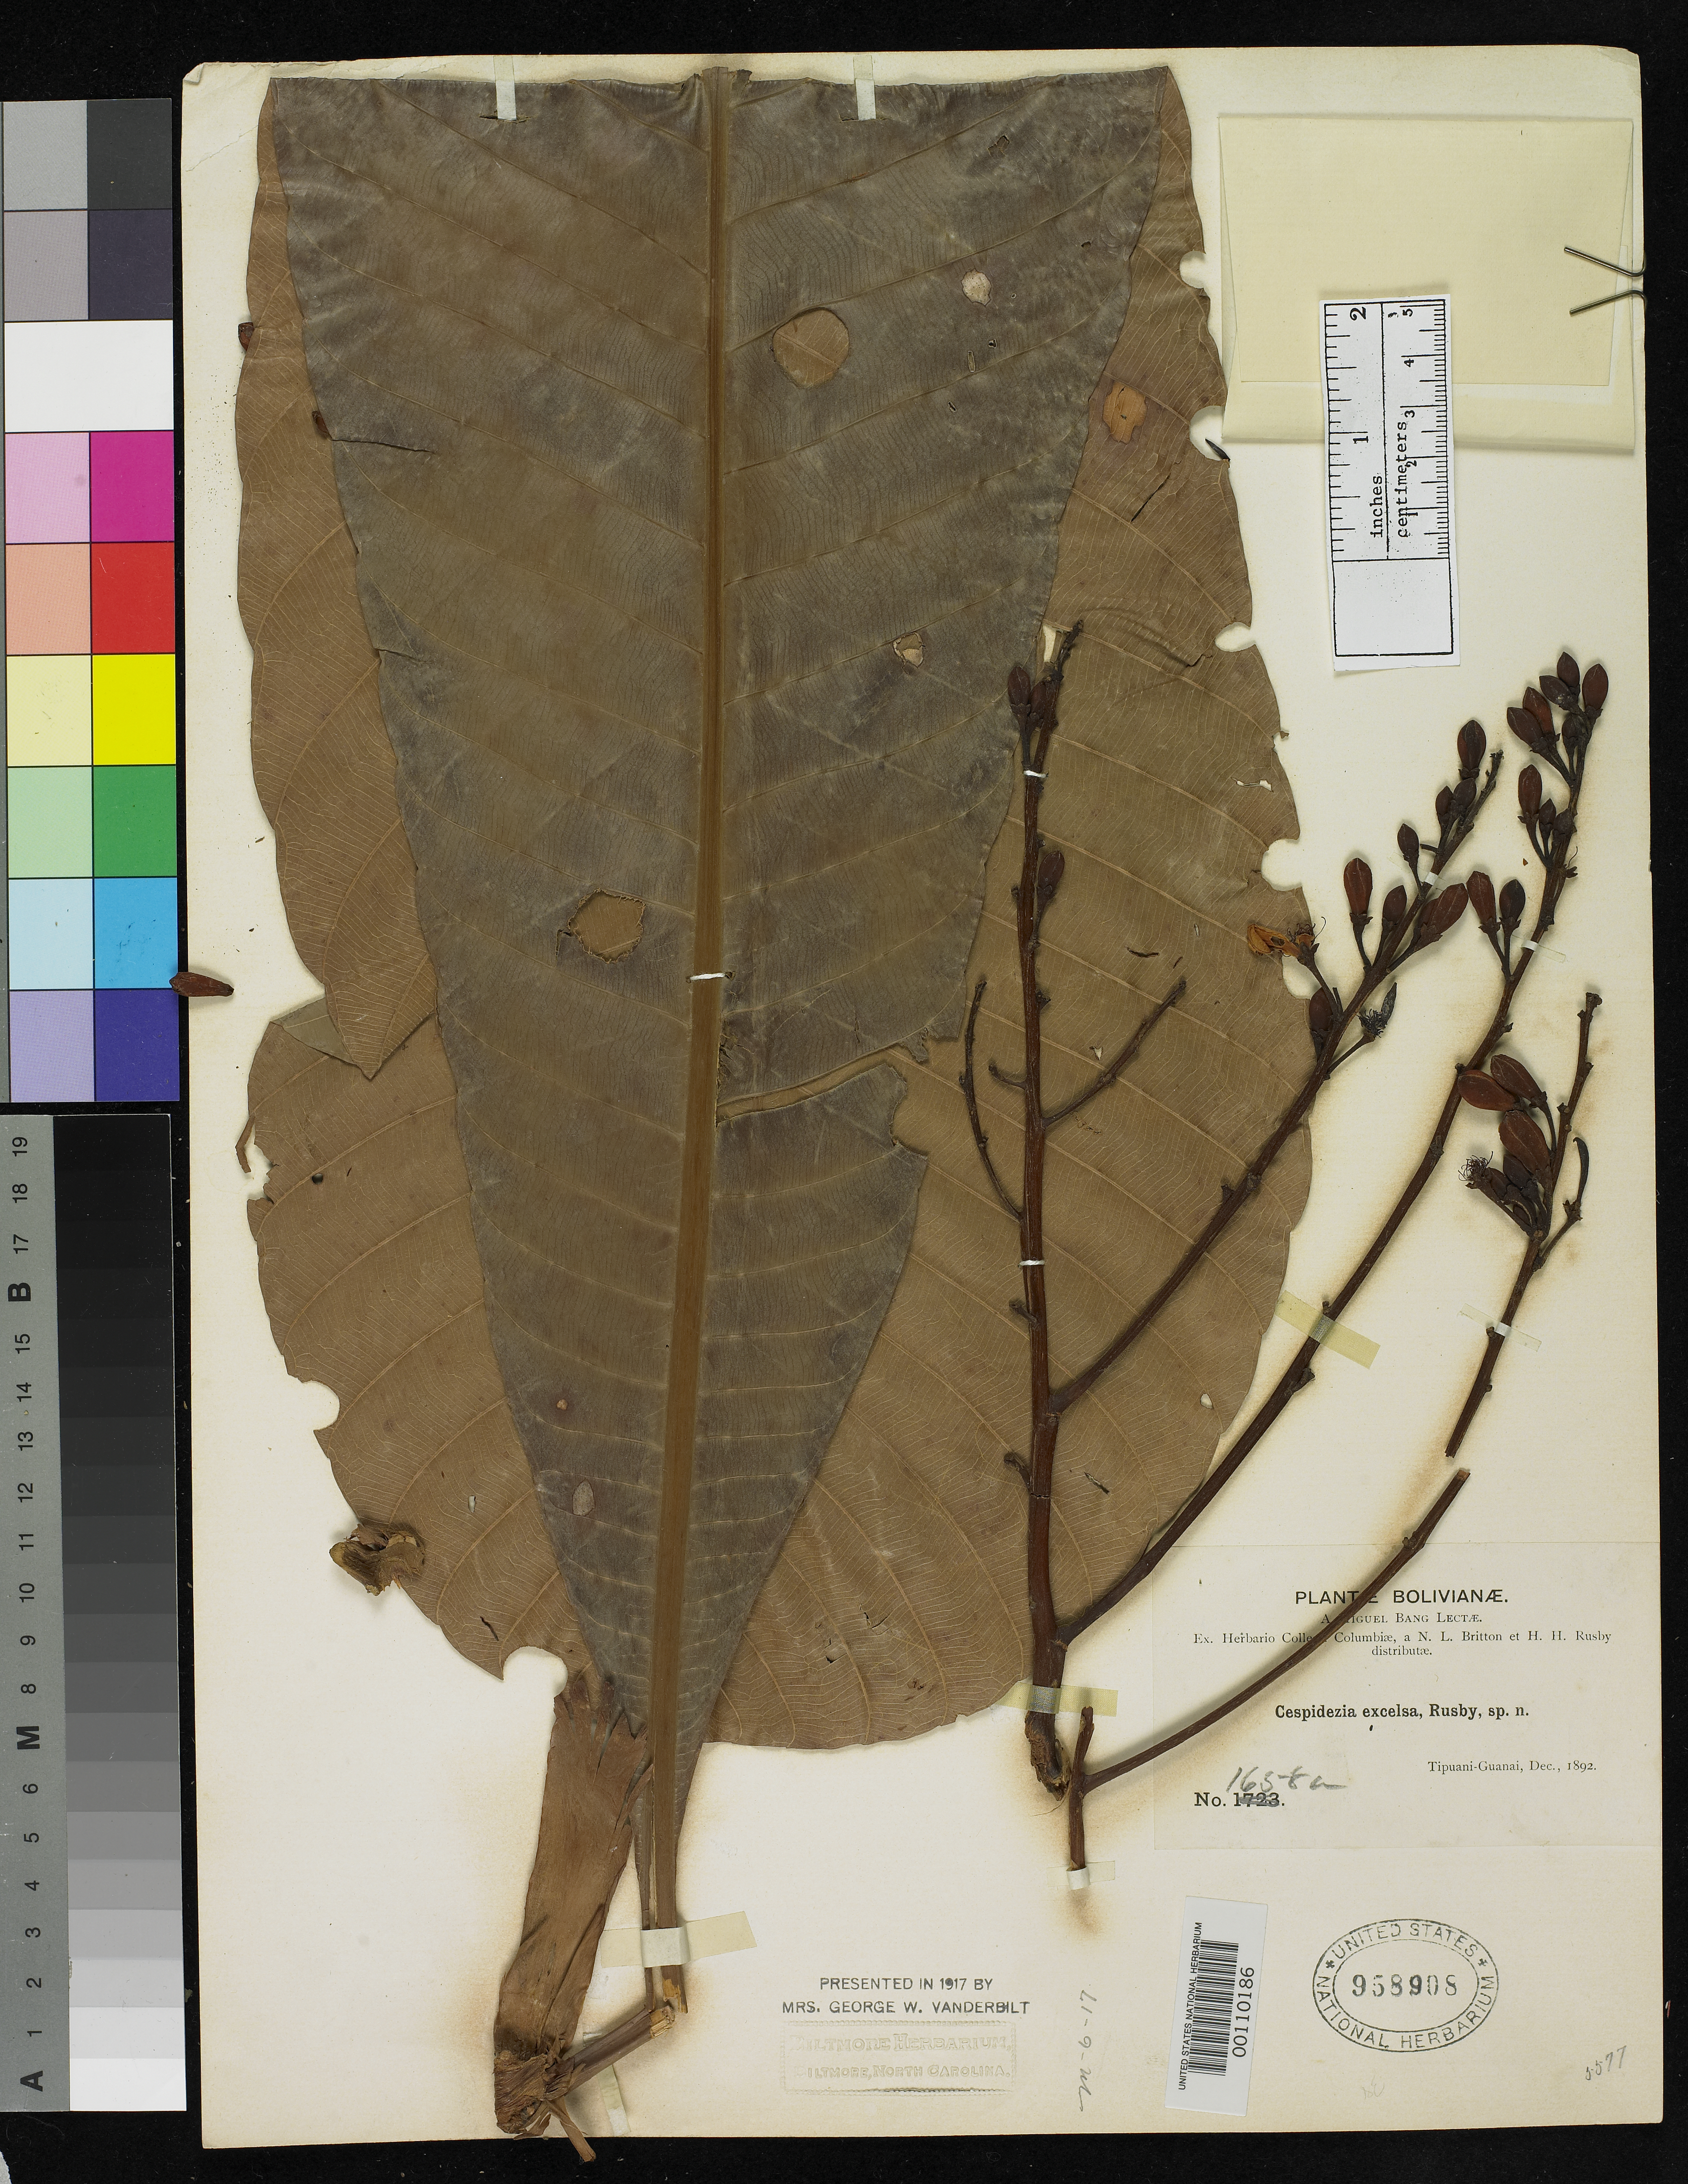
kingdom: Plantae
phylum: Tracheophyta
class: Magnoliopsida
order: Malpighiales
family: Ochnaceae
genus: Cespedesia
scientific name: Cespedesia excelsa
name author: Rusby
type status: Isotype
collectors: M. Bang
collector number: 1723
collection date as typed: Dec 1892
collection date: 1892-12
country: Bolivia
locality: Between Tipuani and Guanai.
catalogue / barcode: US 958908